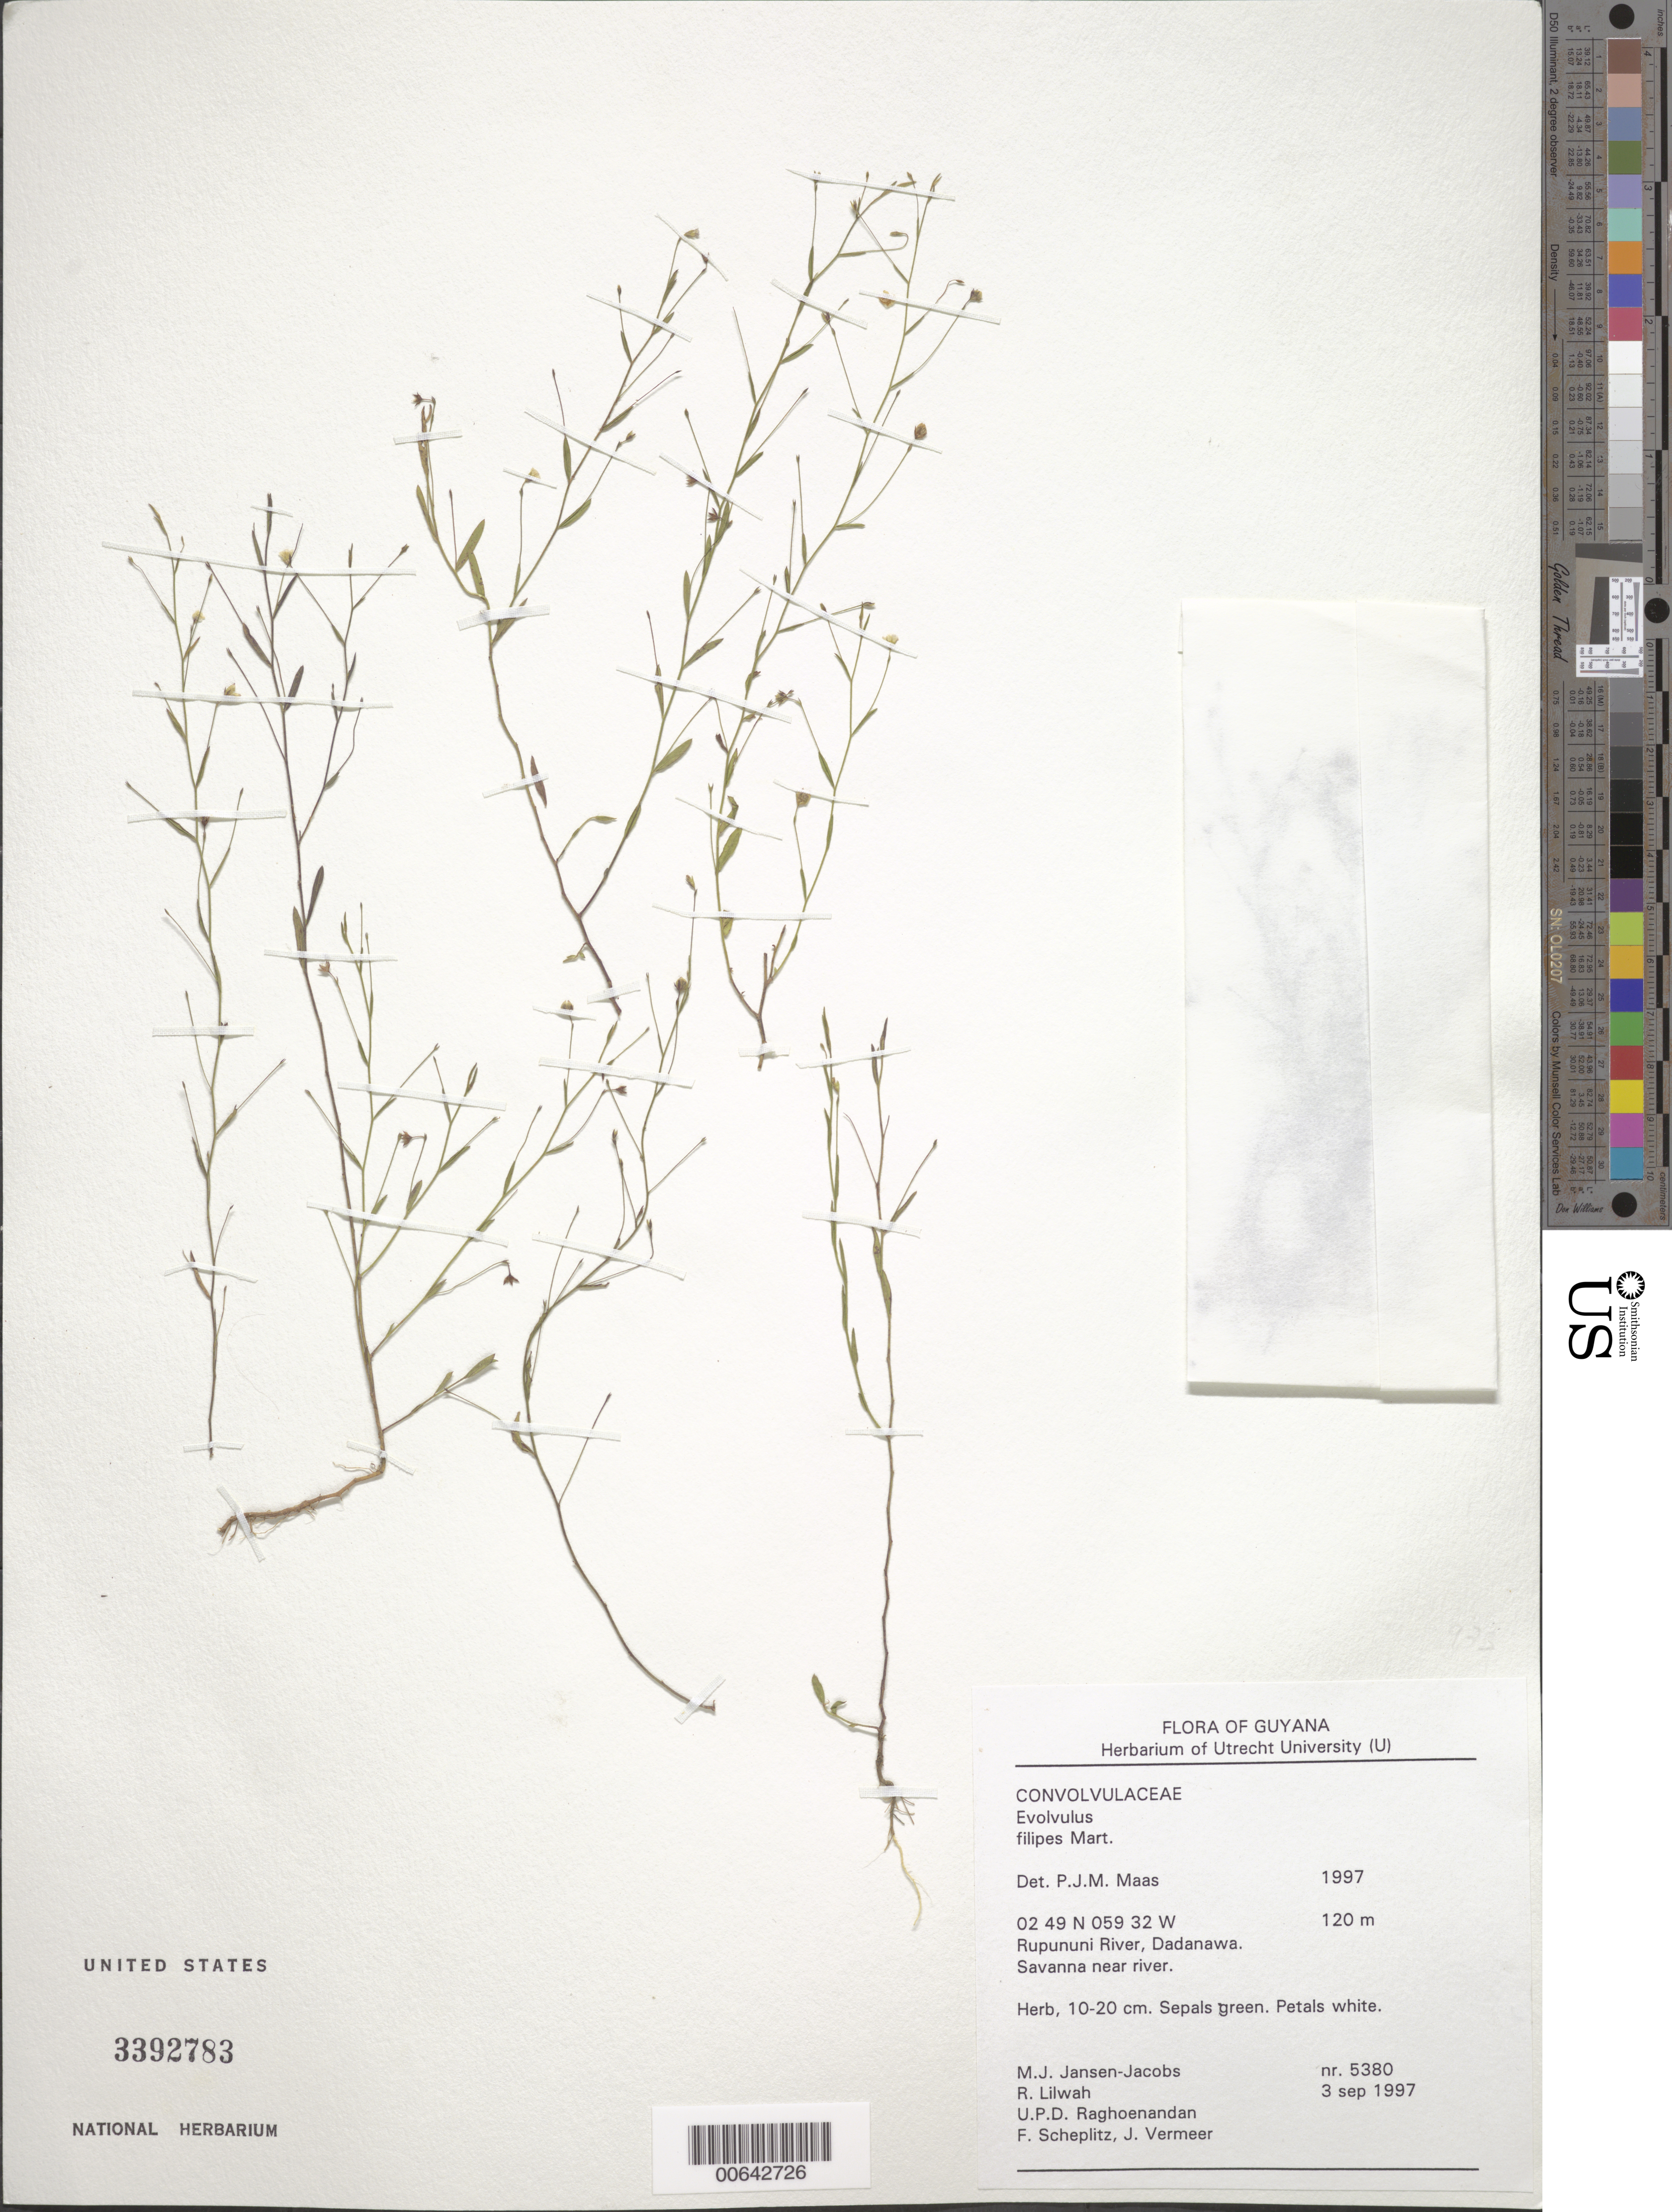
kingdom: Plantae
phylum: Tracheophyta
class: Magnoliopsida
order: Solanales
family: Convolvulaceae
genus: Evolvulus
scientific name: Evolvulus filipes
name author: Mart.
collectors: M. J. Jansen-Jacobs, R. Lilwah, U. Raghoenandan, F. Scheplitz & J. Vermeer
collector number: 5380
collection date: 1997-09-03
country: Guyana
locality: Rupununi River, Dadanawa. Savanna near river.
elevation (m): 120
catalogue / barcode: US 3392783